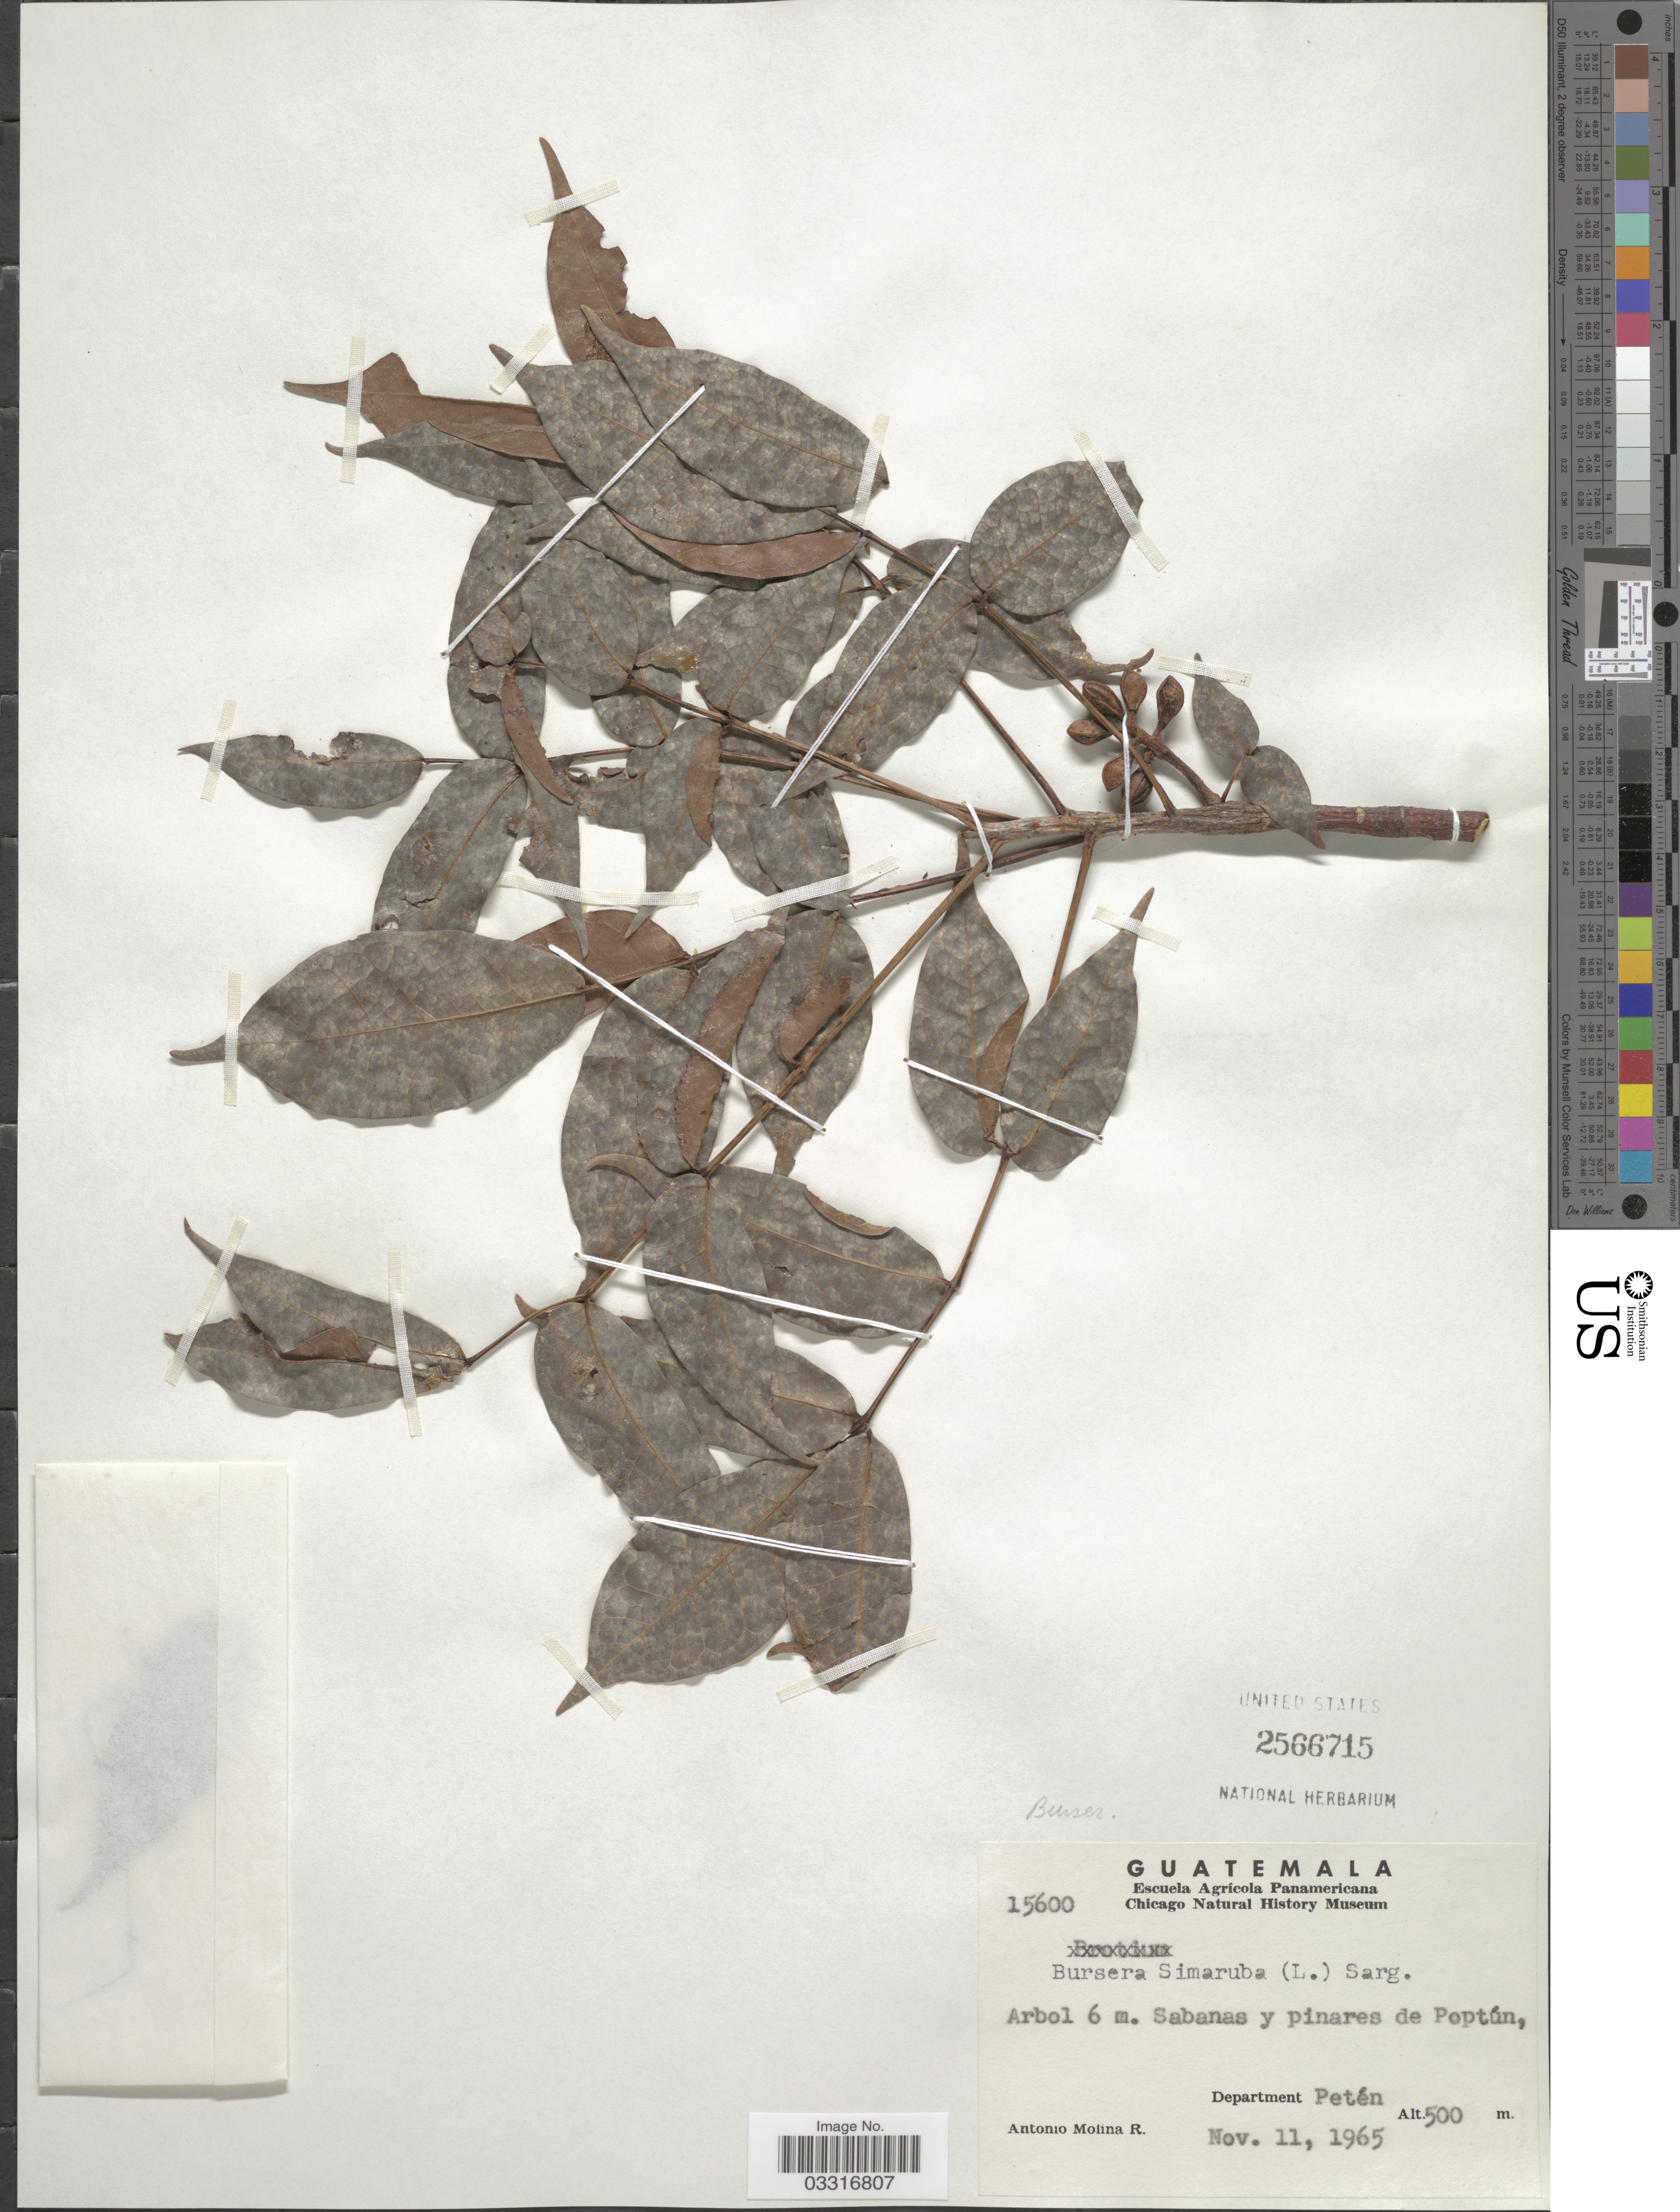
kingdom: Plantae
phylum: Tracheophyta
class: Magnoliopsida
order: Sapindales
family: Burseraceae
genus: Bursera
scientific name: Bursera simaruba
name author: (L.) Sarg.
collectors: A. Molina R.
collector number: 15600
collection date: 1965-11-11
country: Guatemala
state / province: El Petén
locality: Sabanas y pinares de Poptún. Department Petén.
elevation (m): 500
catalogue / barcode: US 2566715